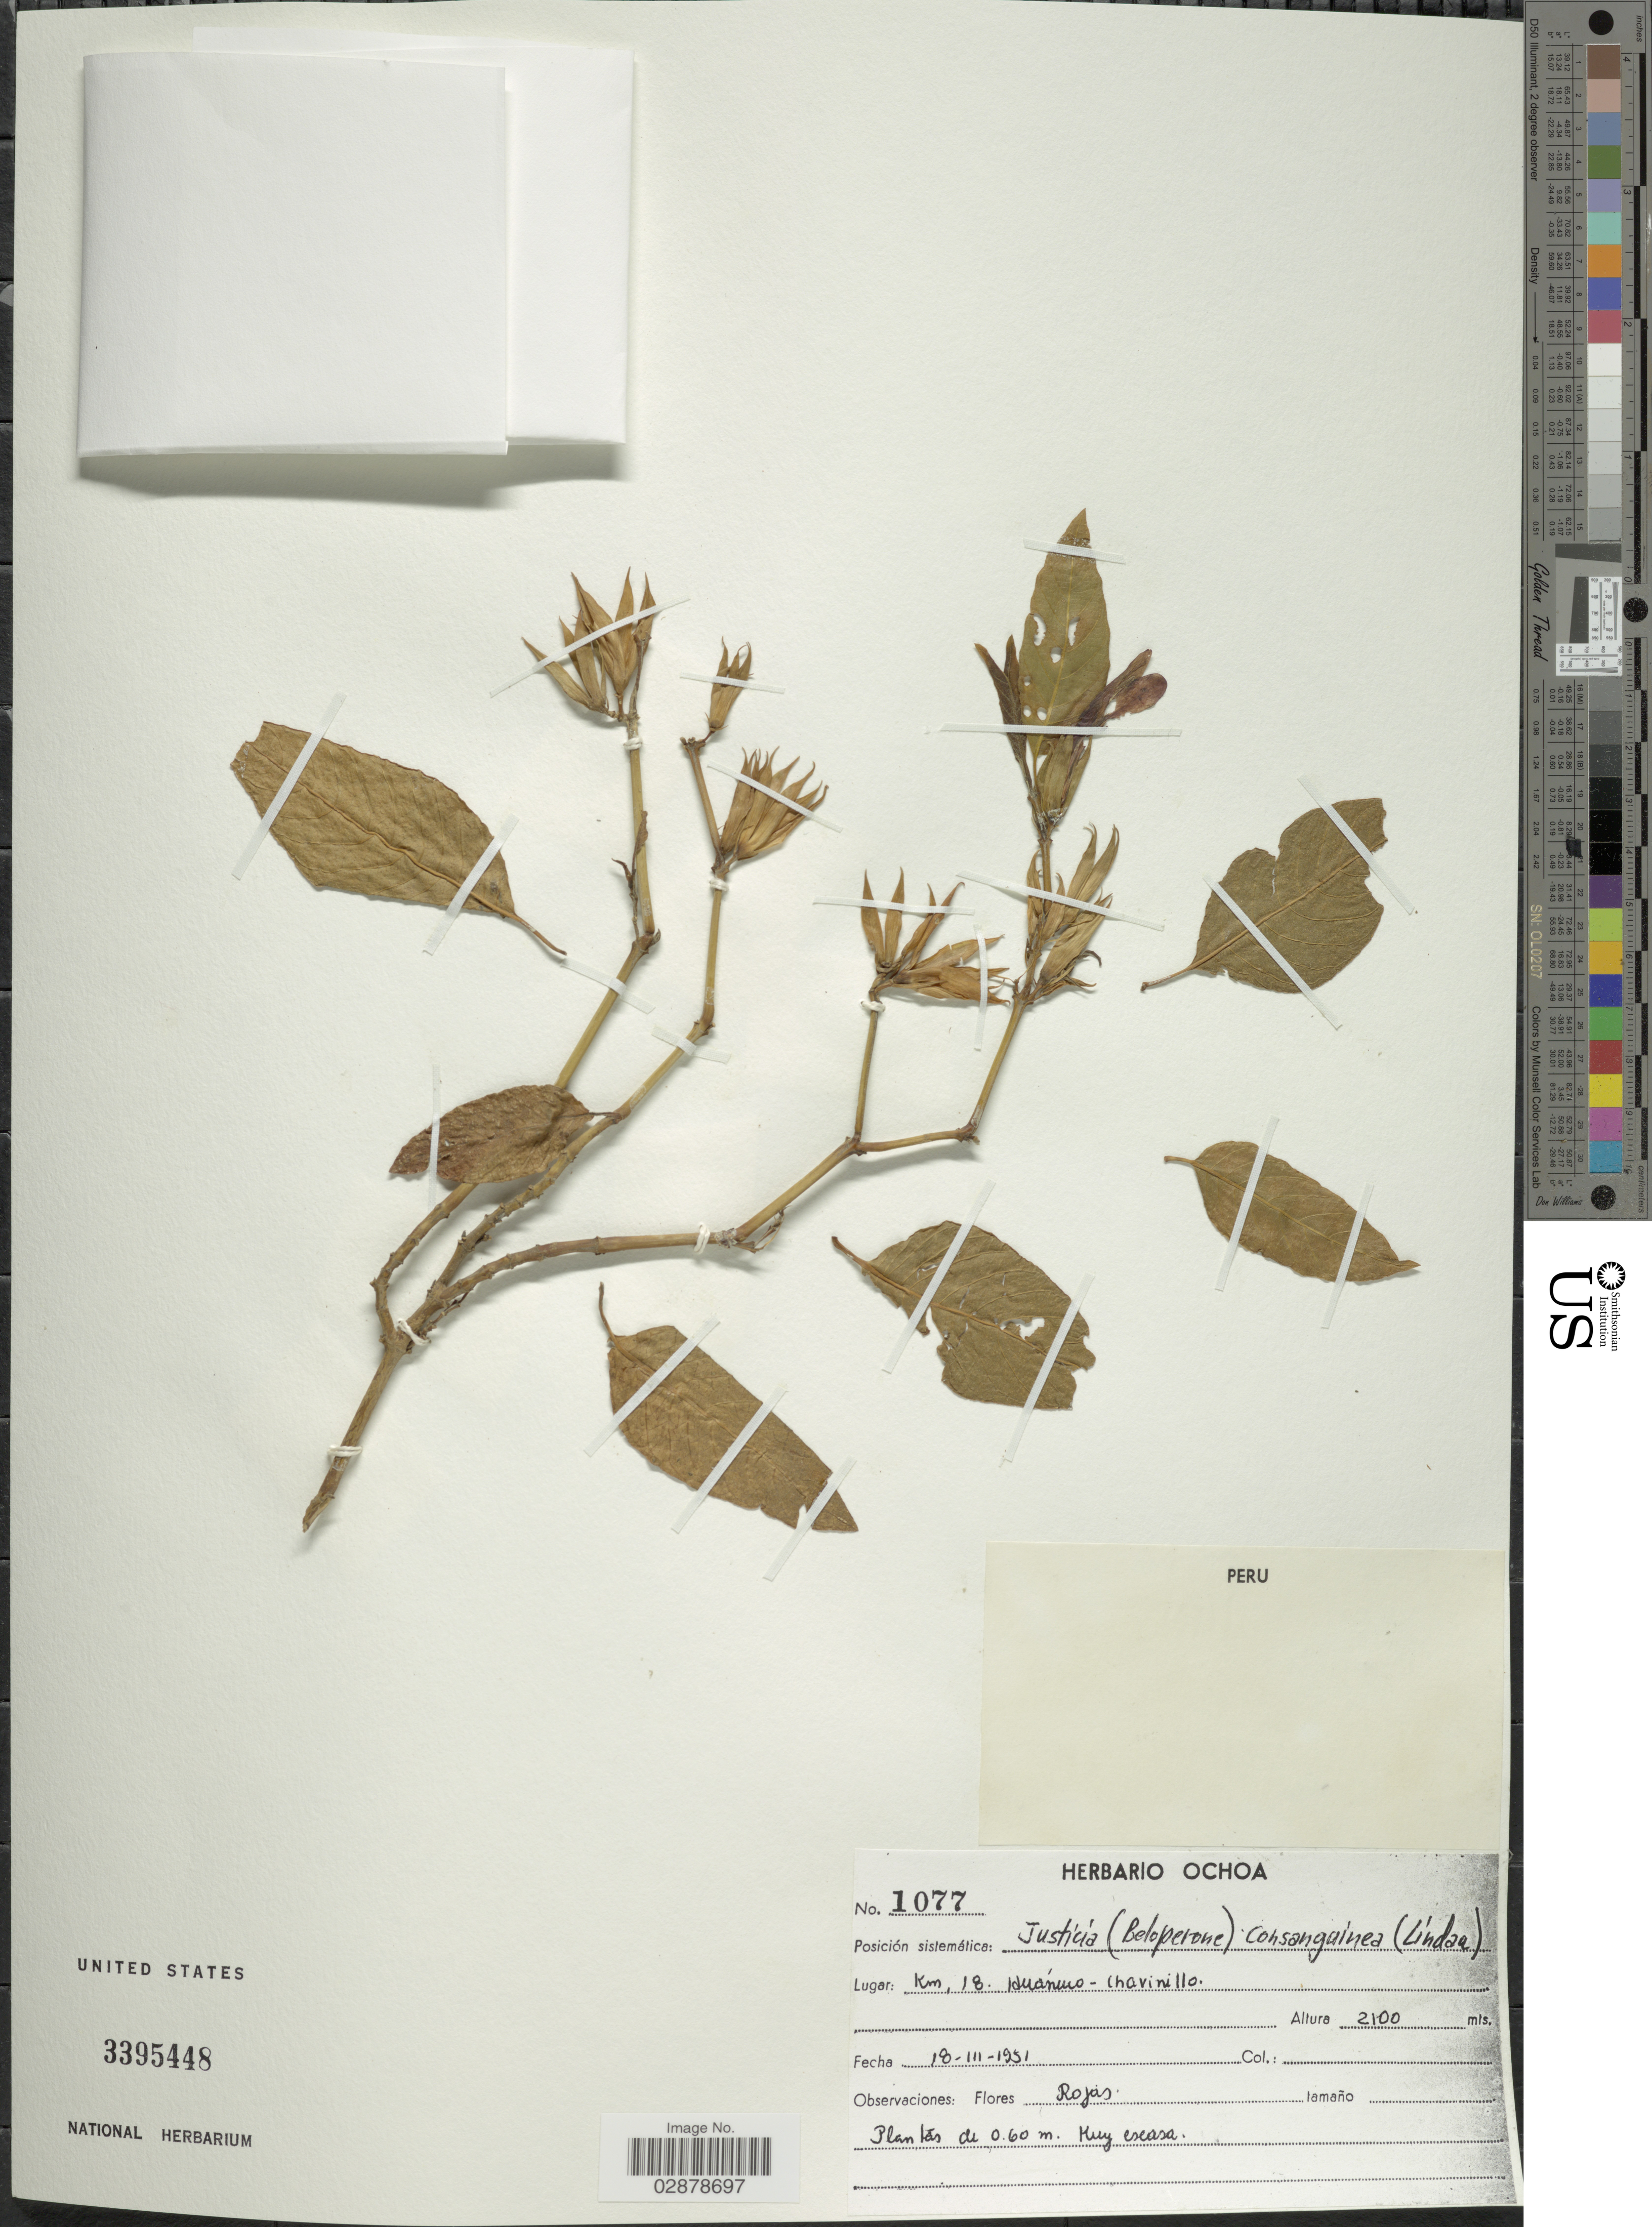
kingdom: Plantae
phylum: Tracheophyta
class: Magnoliopsida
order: Lamiales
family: Acanthaceae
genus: Justicia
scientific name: Justicia weberbaueri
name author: (Lindau) Wassh.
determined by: Villanueva, Rosa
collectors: Rojas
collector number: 1077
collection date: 1951-03-18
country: Peru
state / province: Huánuco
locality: Km. 18, Huánuco - Chavinillo.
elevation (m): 2100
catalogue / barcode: US 3395448